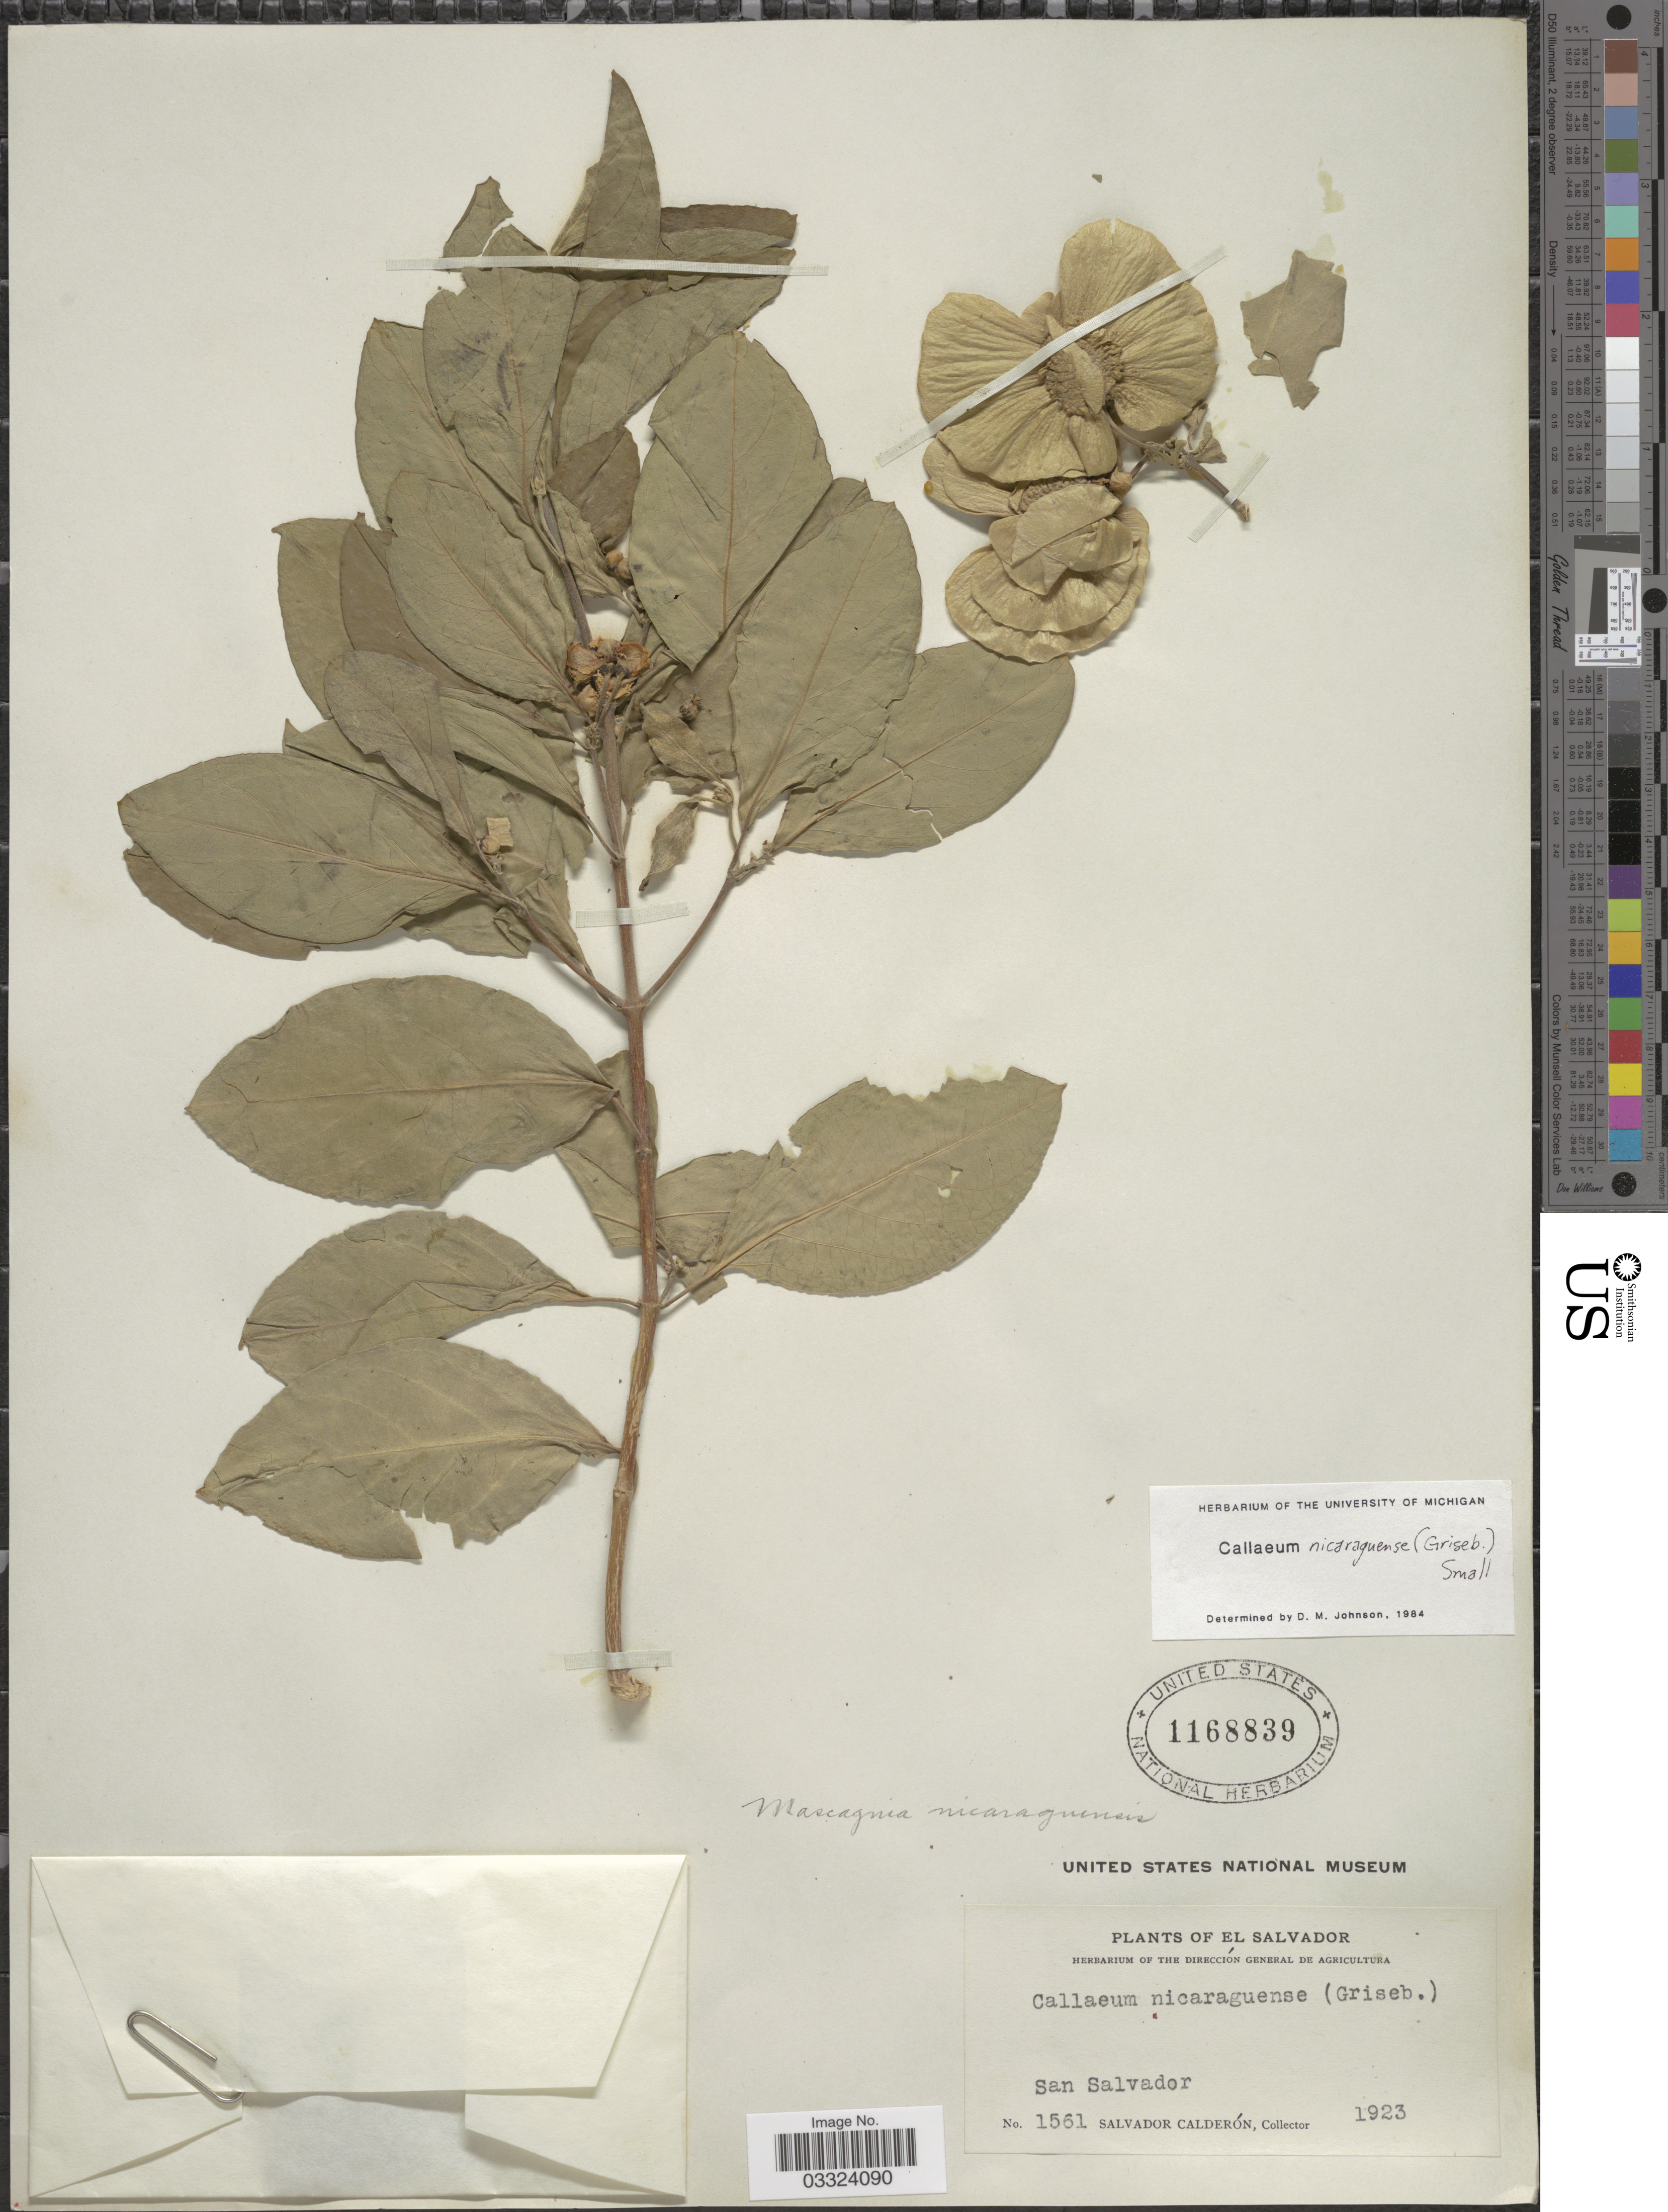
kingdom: Plantae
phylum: Tracheophyta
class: Magnoliopsida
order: Malpighiales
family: Malpighiaceae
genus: Callaeum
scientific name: Callaeum nicaraguense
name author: (Griseb.) Small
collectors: S. Calderón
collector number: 1561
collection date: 1923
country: El Salvador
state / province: San Salvador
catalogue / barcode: US 1168839